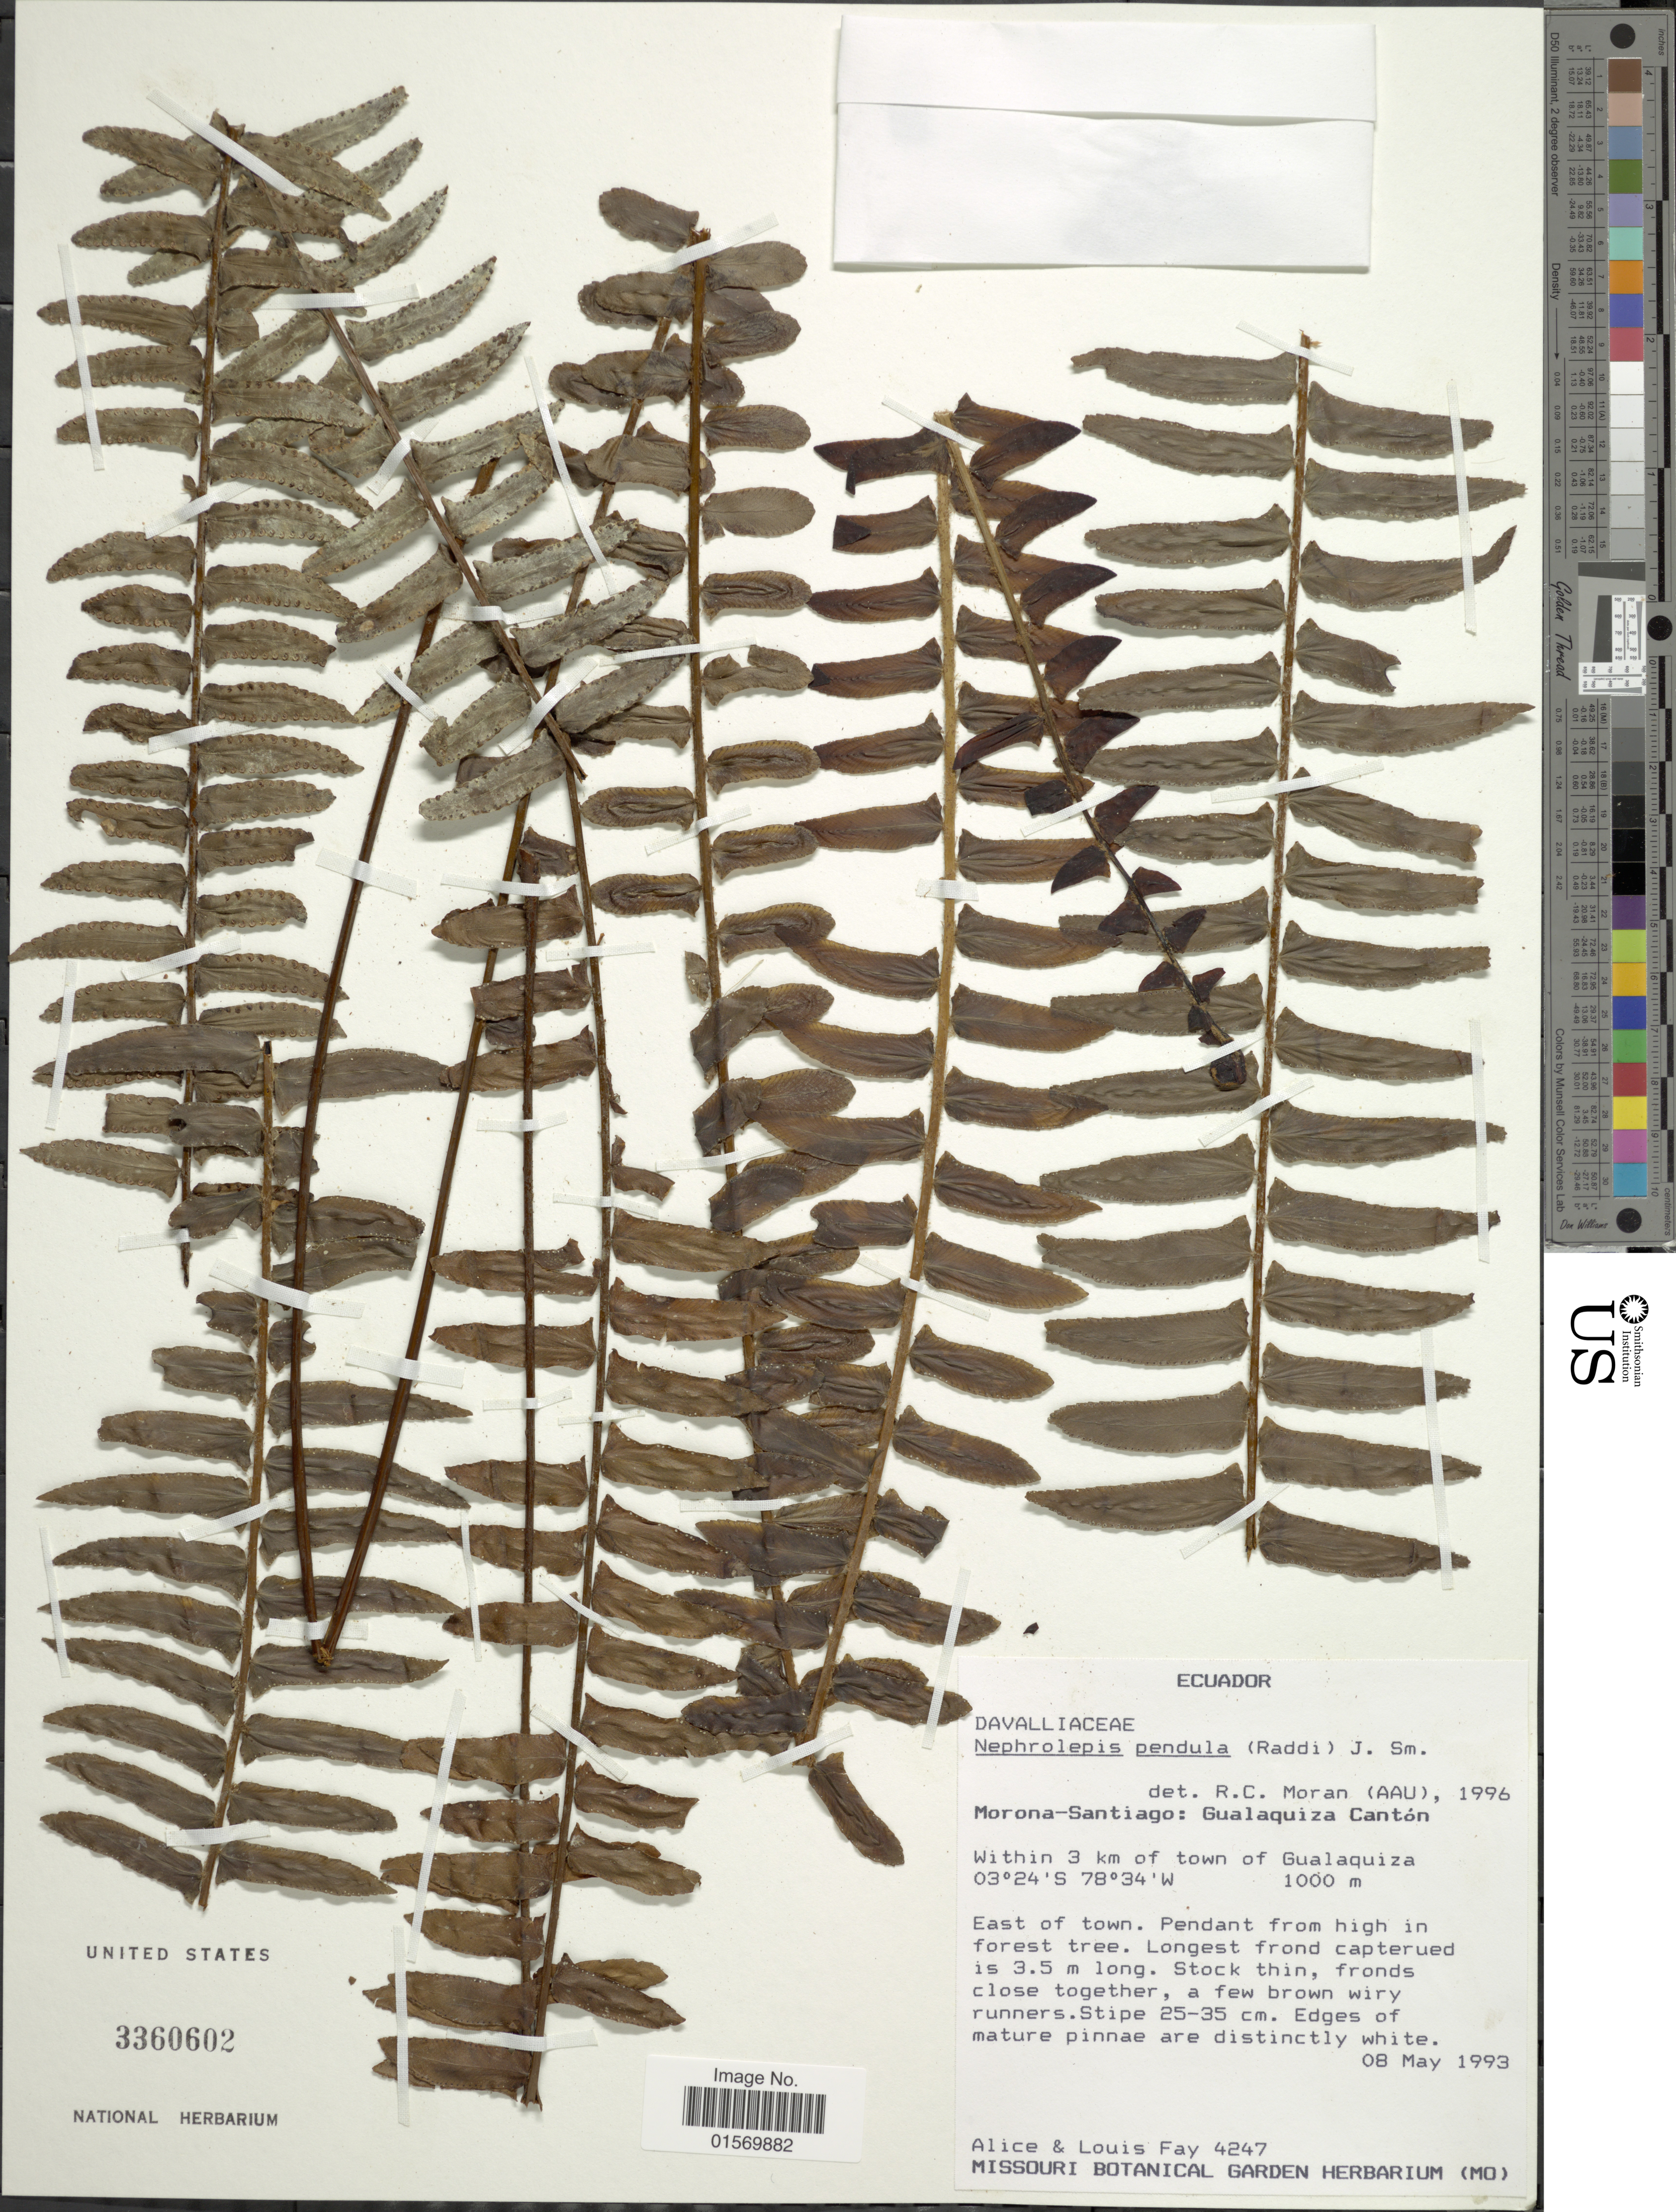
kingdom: Plantae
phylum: Tracheophyta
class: Polypodiopsida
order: Polypodiales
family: Nephrolepidaceae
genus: Nephrolepis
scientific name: Nephrolepis pendula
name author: (Raddi) J. Sm.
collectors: A. Fay & L. Fay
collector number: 4247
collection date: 1993-05-08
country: Ecuador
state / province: Morona-Santiago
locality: Gualaquiza Canton, within 3 km of town of Gualaquiza, east of town.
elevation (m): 1000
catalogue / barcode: US 3360602